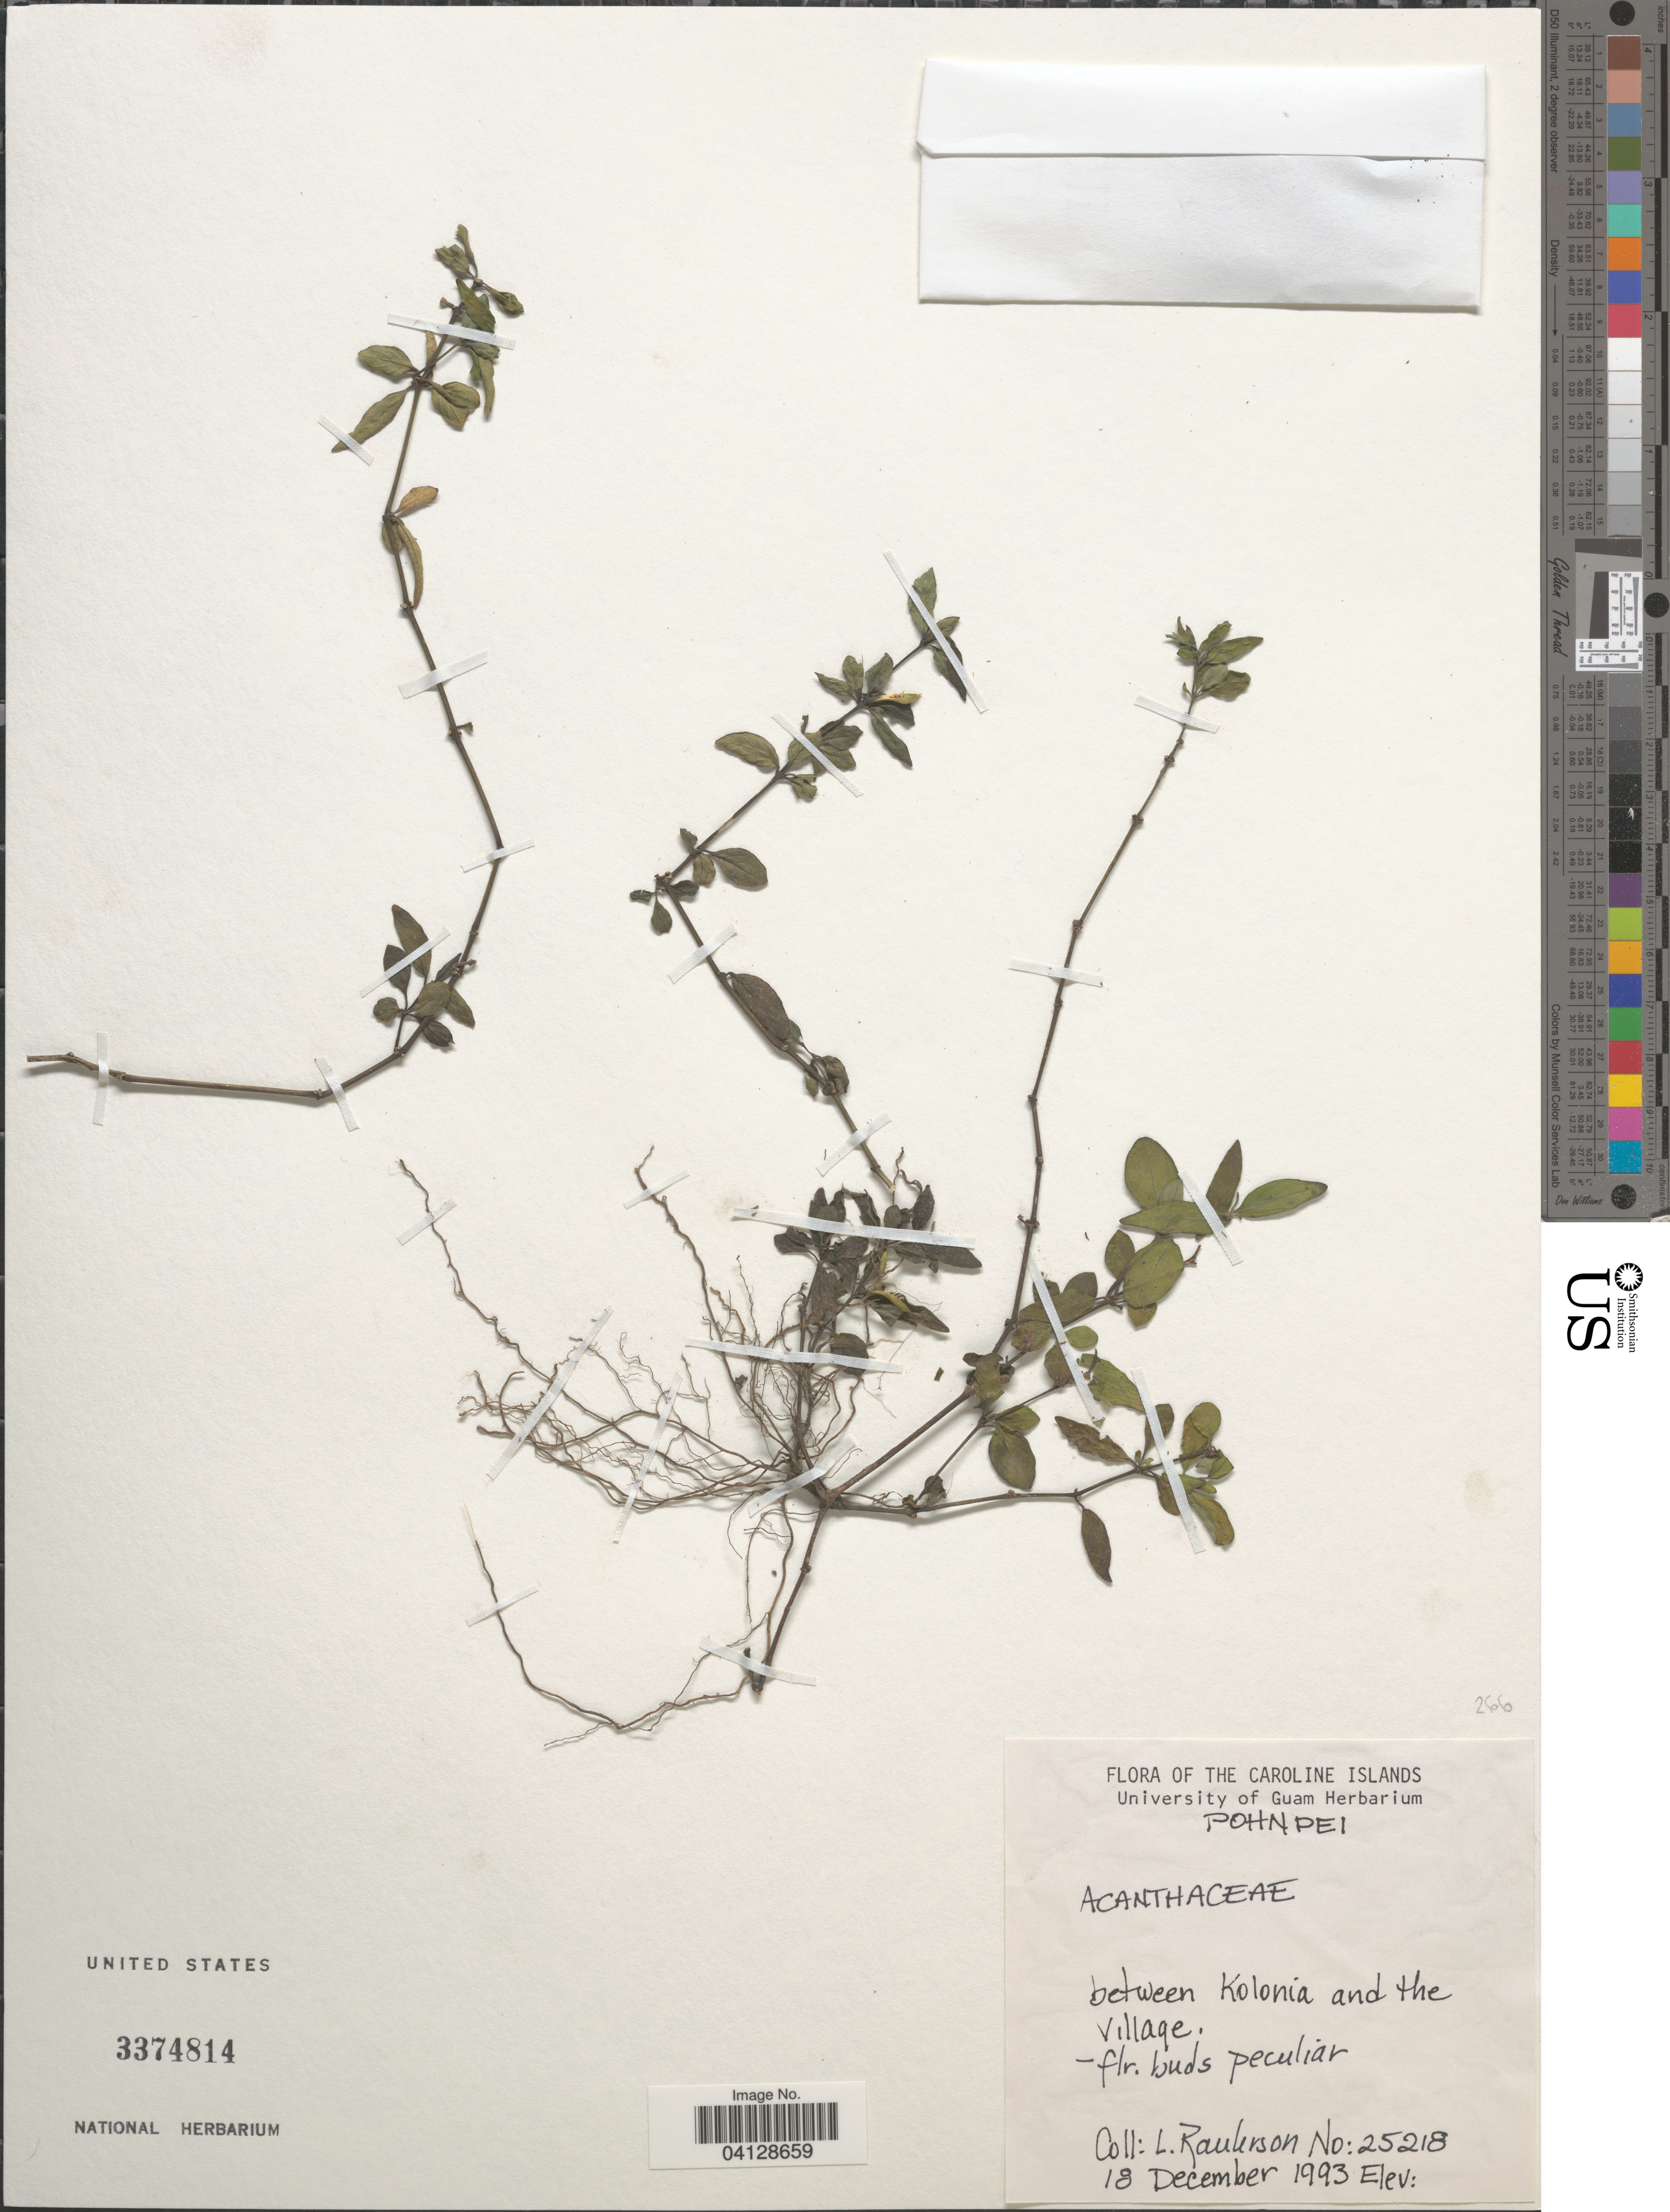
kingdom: Plantae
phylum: Tracheophyta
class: Magnoliopsida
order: Lamiales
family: Acanthaceae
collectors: L. Raulerson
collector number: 25218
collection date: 1993-12-18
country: Micronesia, Federated States of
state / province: Pohnpei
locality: Caroline Islands. Between Kolonia and the village.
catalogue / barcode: US 3374814